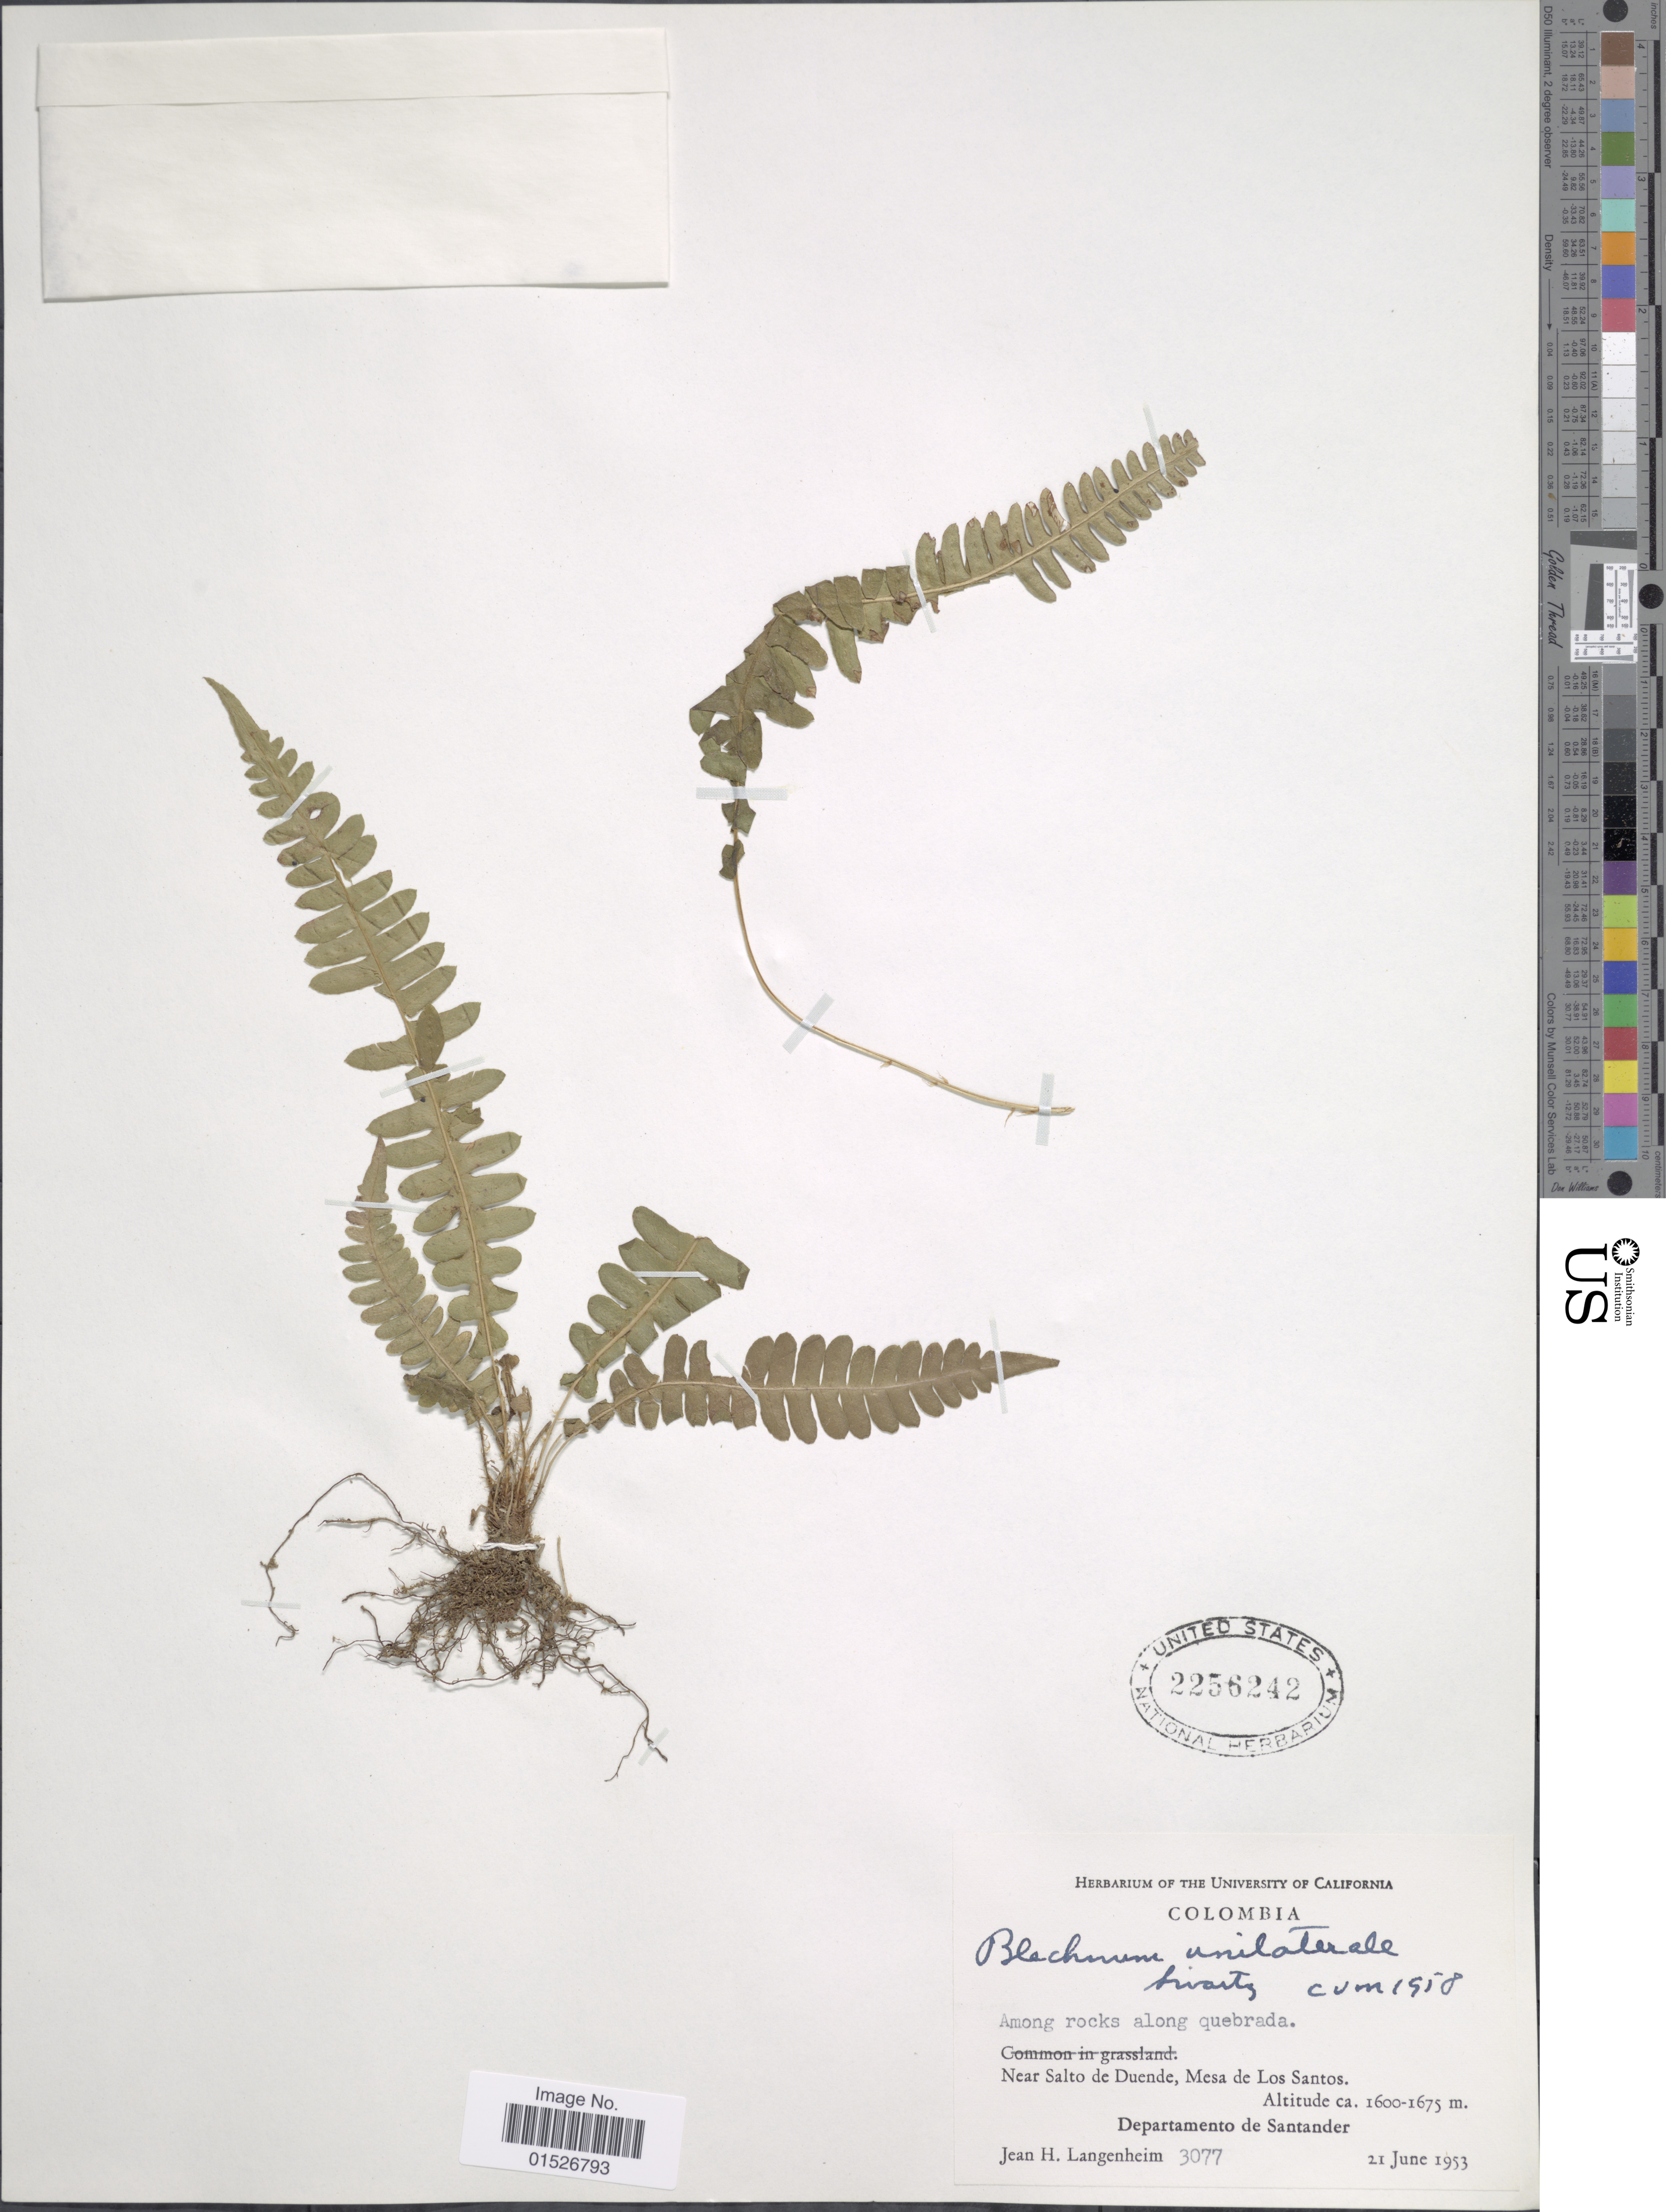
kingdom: Plantae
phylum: Tracheophyta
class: Polypodiopsida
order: Polypodiales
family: Blechnaceae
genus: Blechnum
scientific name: Blechnum polypodioides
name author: Raddi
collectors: J. H. Langenheim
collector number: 3077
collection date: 1953-06-21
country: Colombia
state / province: Santander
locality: Near Salto de Duende, Mesa de Los Santos. Departamento de Santander.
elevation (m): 1600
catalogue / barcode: US 2256242